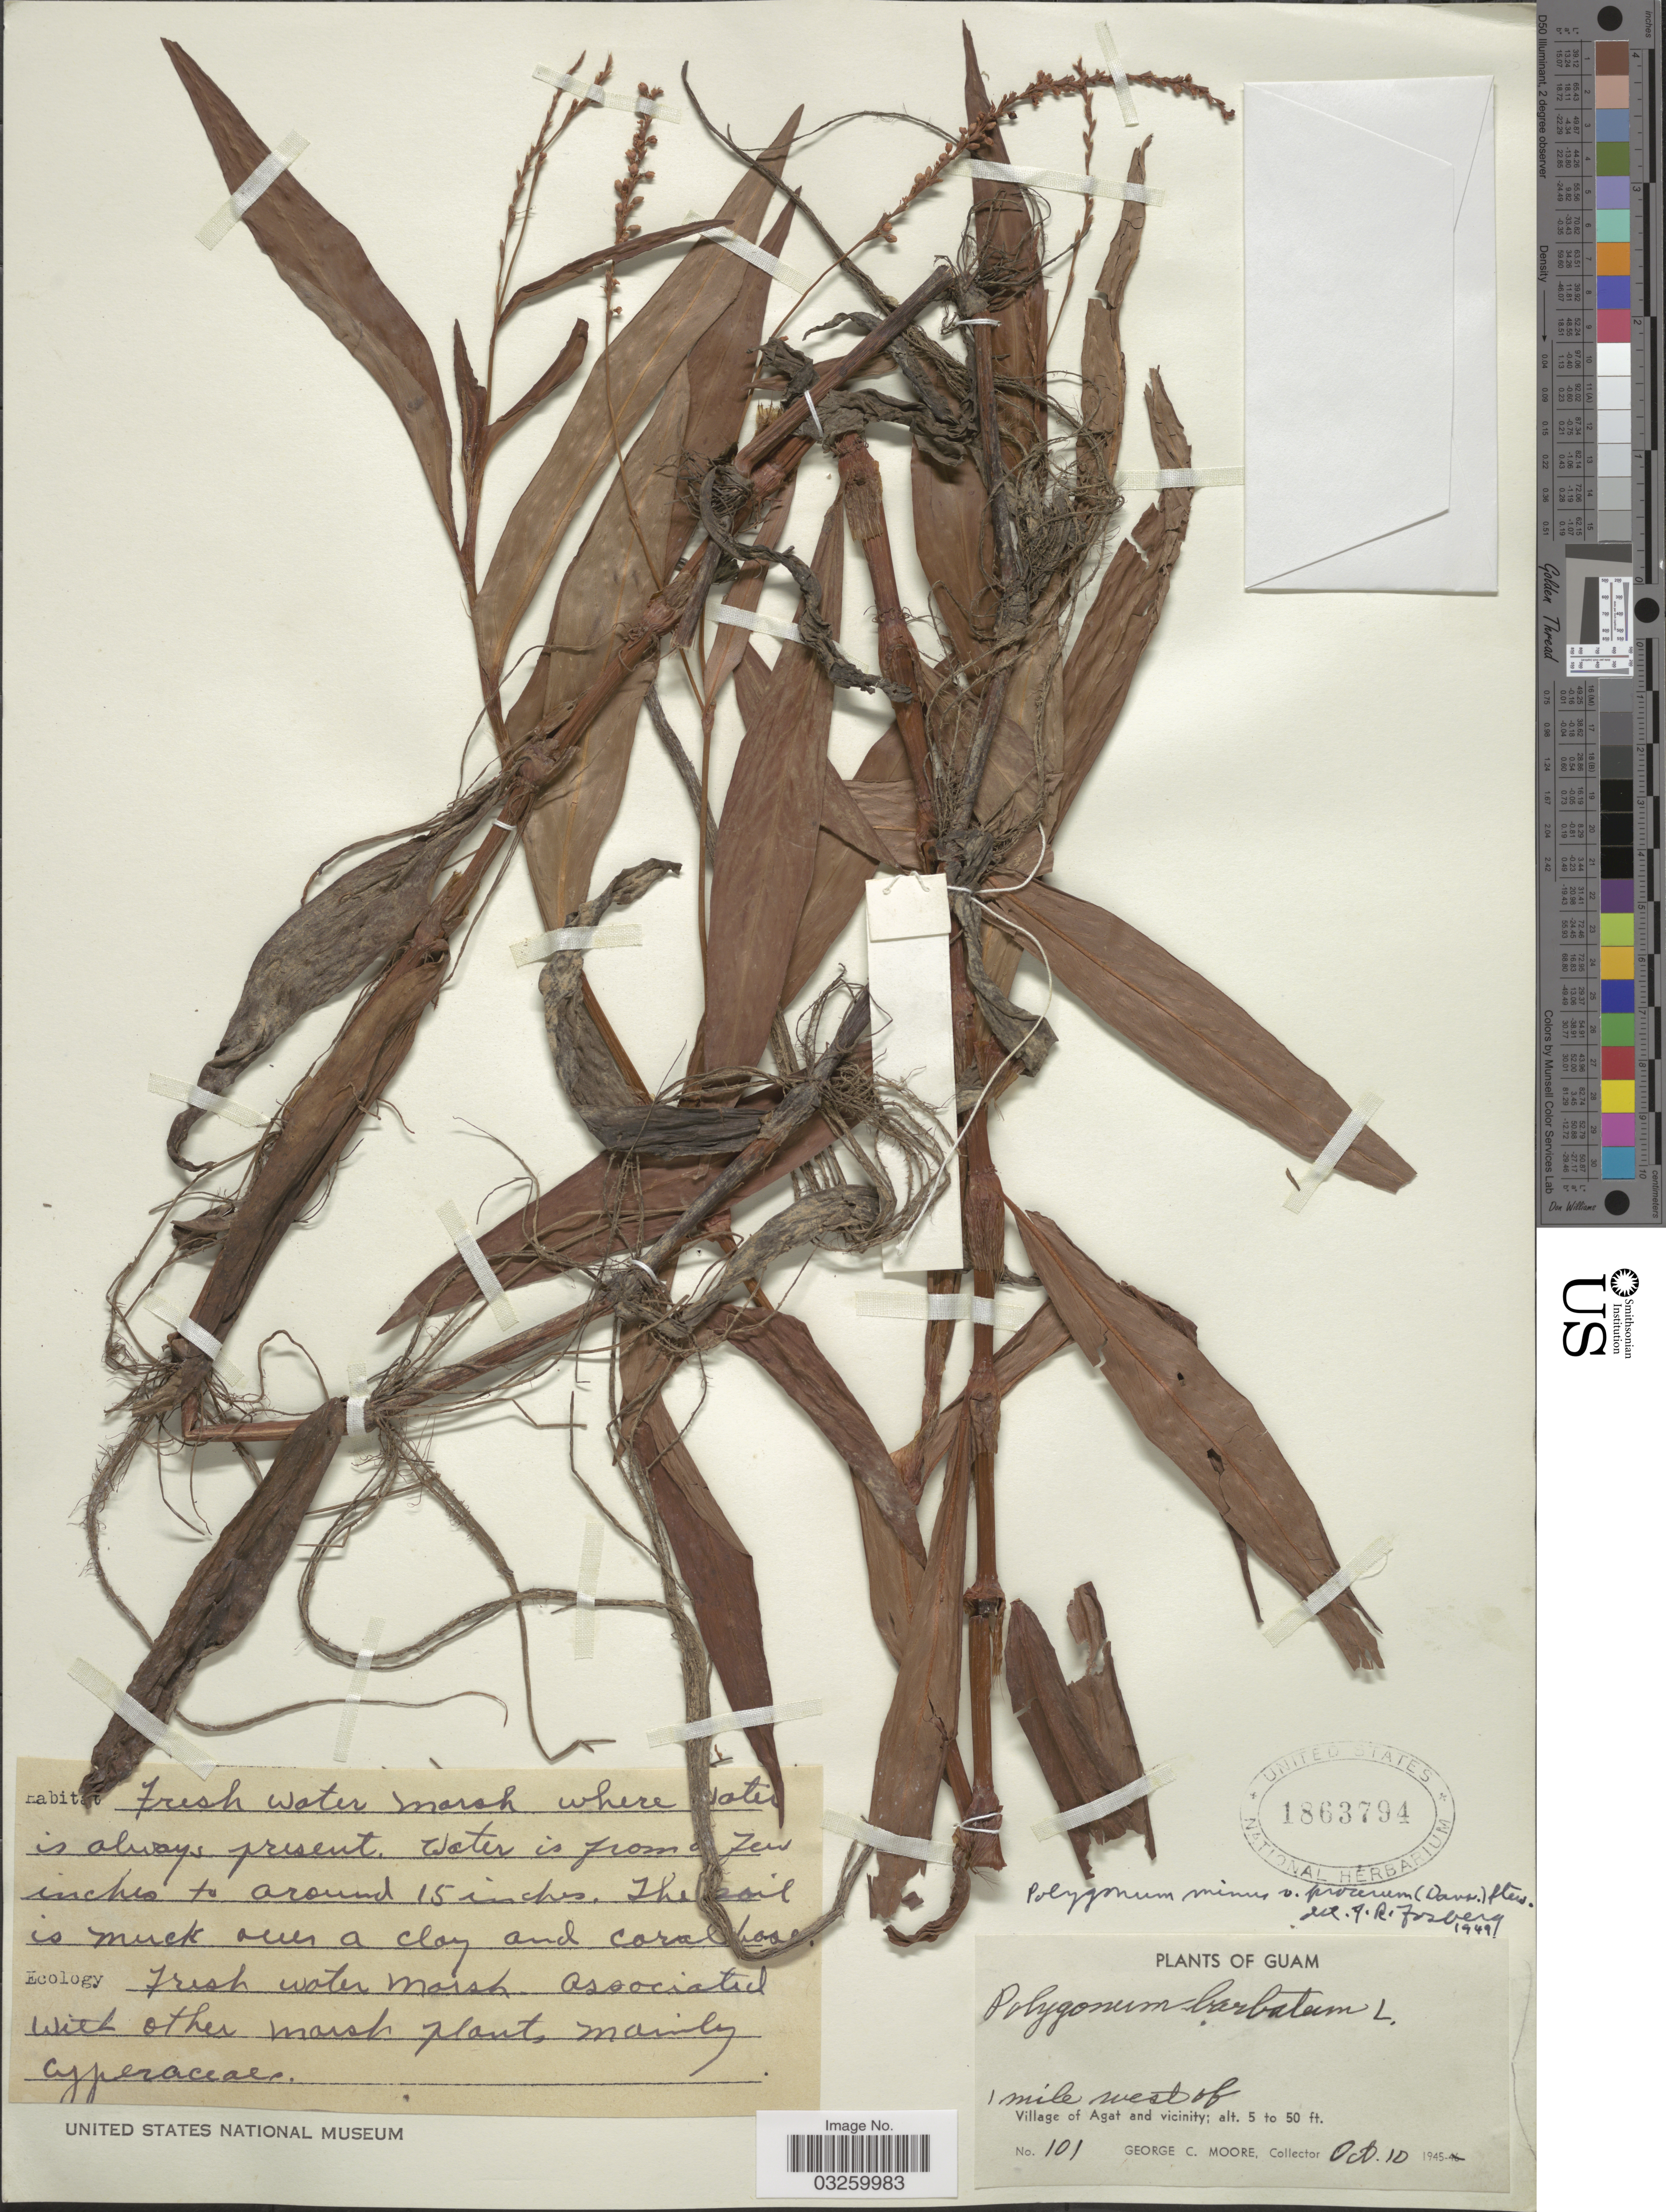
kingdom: Plantae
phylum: Tracheophyta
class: Magnoliopsida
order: Caryophyllales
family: Polygonaceae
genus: Persicaria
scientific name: Persicaria minor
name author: (Huds.) Opiz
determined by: Wagner, W. L., (BOT), Smithsonian Institution - National Museum of Natural History (UNITED STATES)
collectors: G. C. Moore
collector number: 101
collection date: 1945-10-10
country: Guam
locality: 1 mile west of Village of Agat and vicinity.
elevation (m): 2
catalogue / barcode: US 1863794